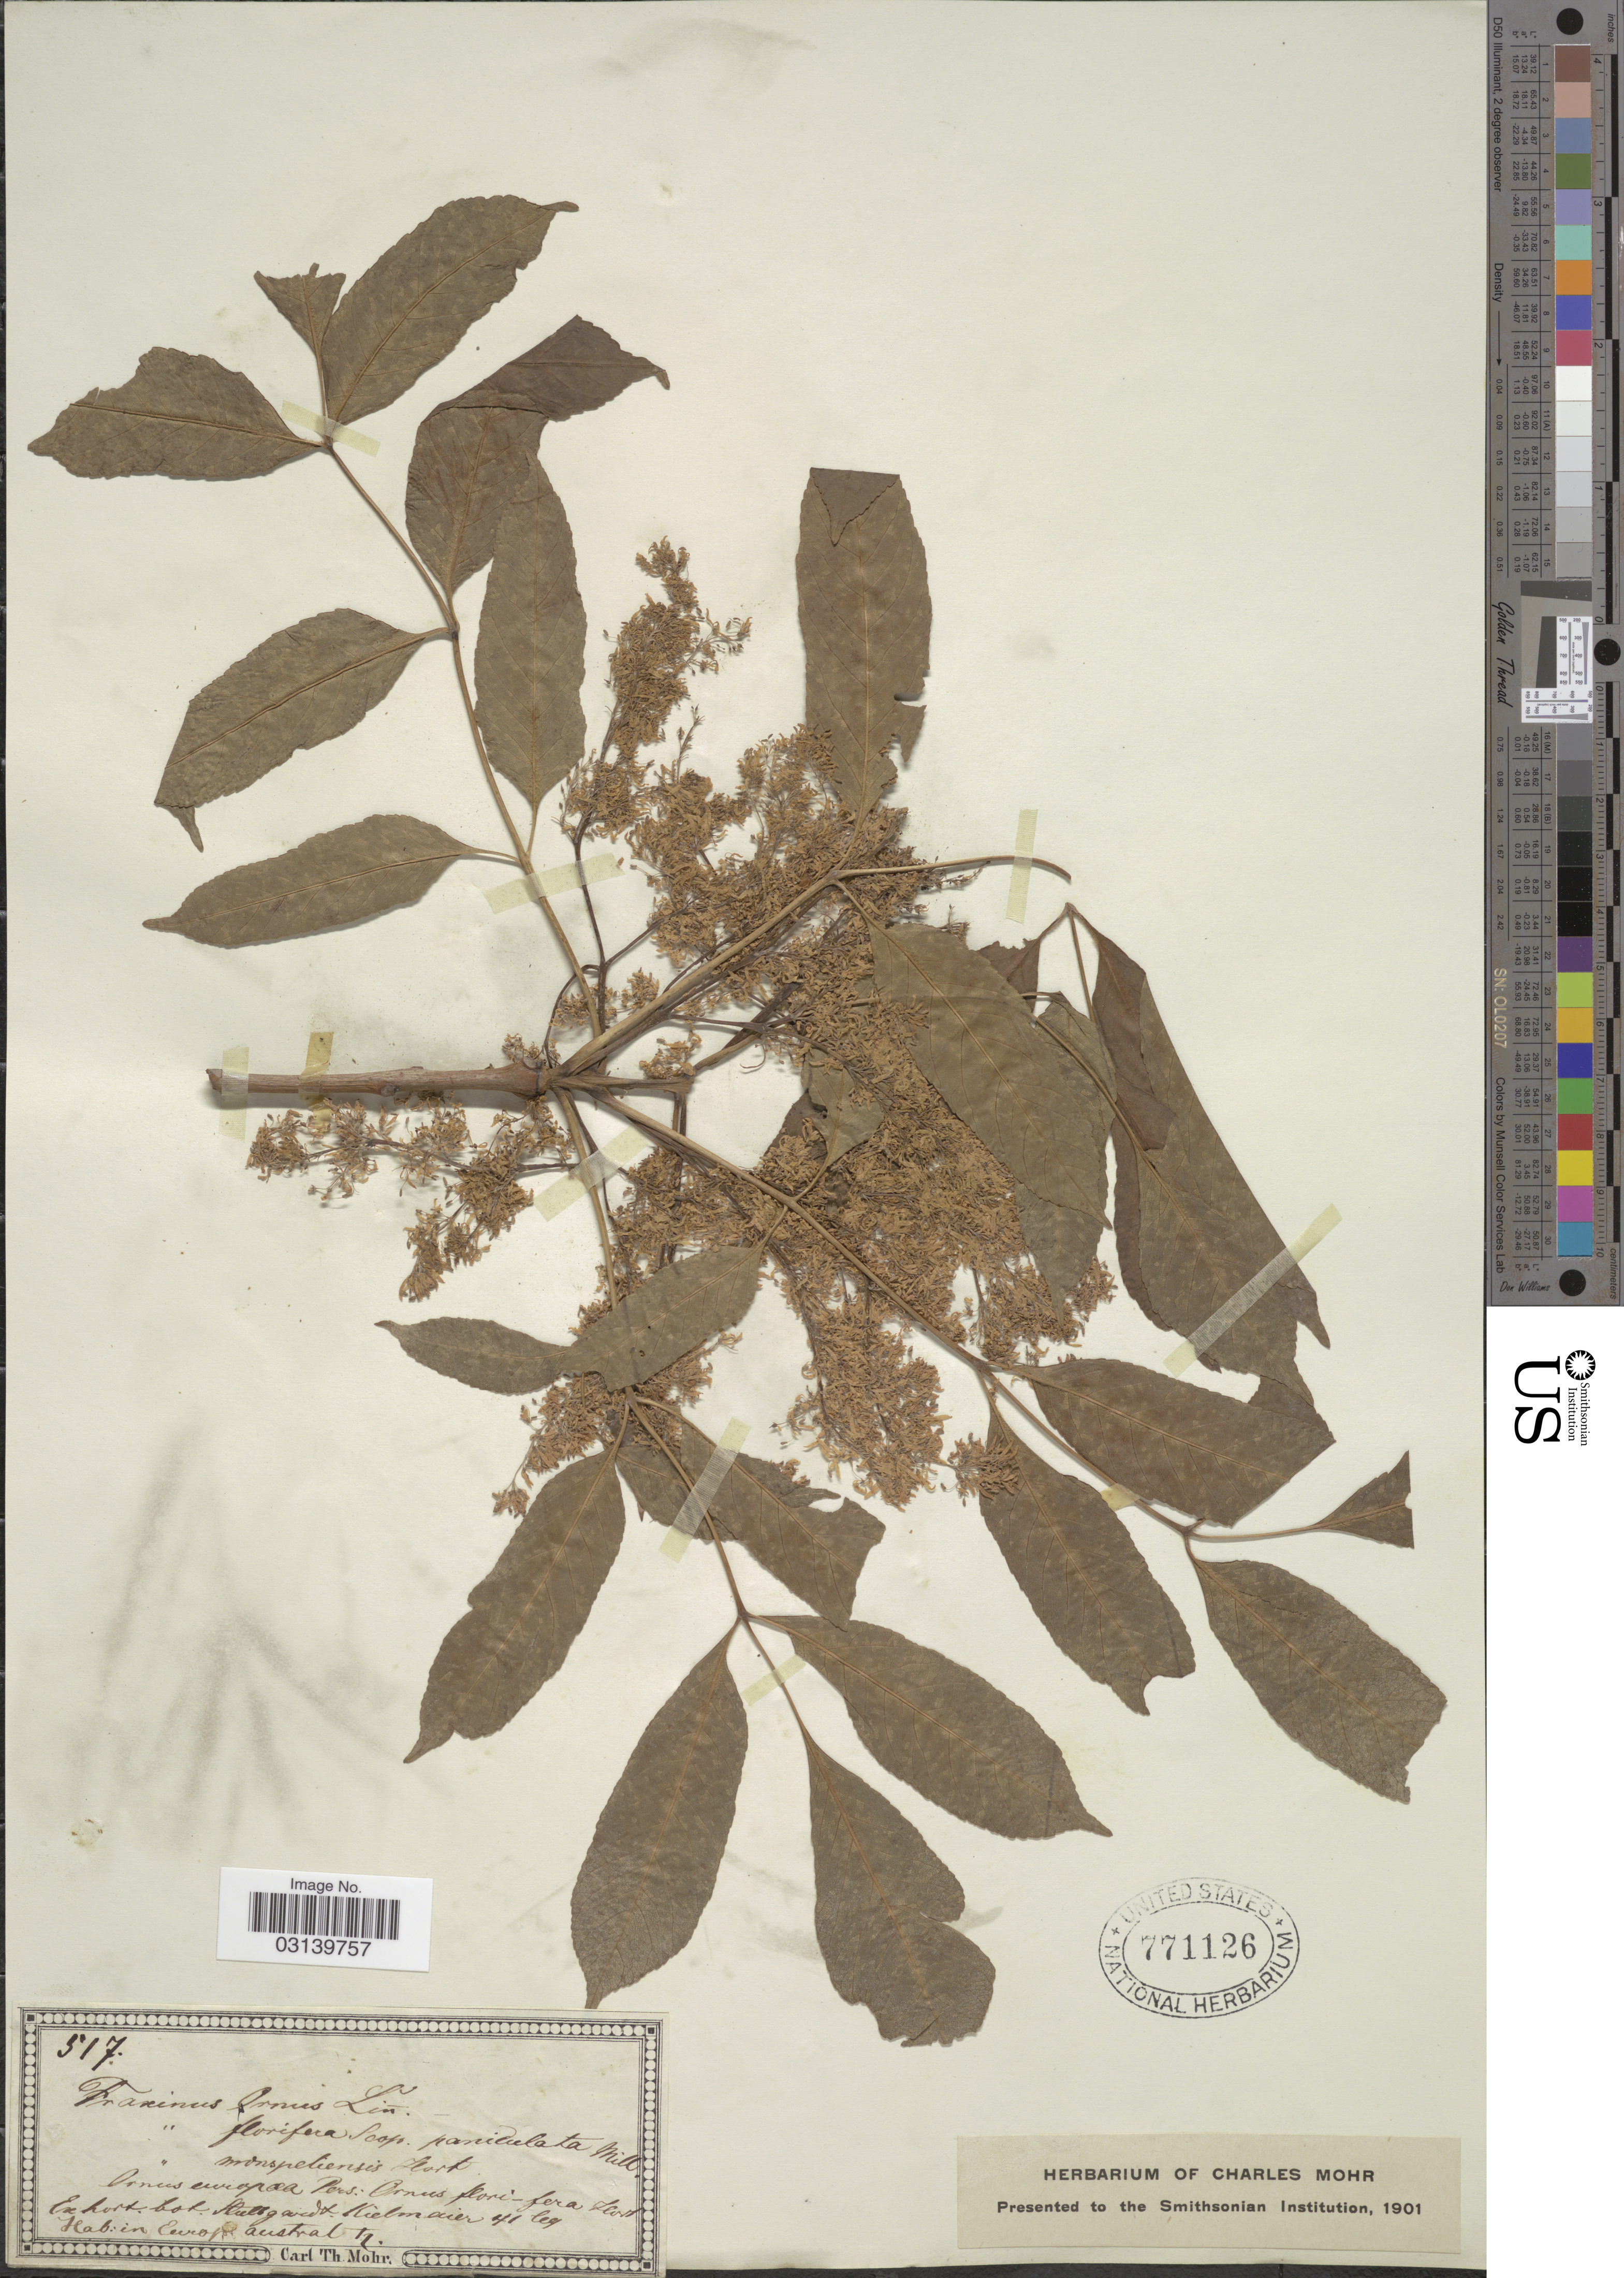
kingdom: Plantae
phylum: Tracheophyta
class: Magnoliopsida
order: Lamiales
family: Oleaceae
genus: Fraxinus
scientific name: Fraxinus ornus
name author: L.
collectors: Kielmaier, --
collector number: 517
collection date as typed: Transcribed d/m/y: //41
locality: In Europe Austral Tz. [interpreted]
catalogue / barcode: US 771126